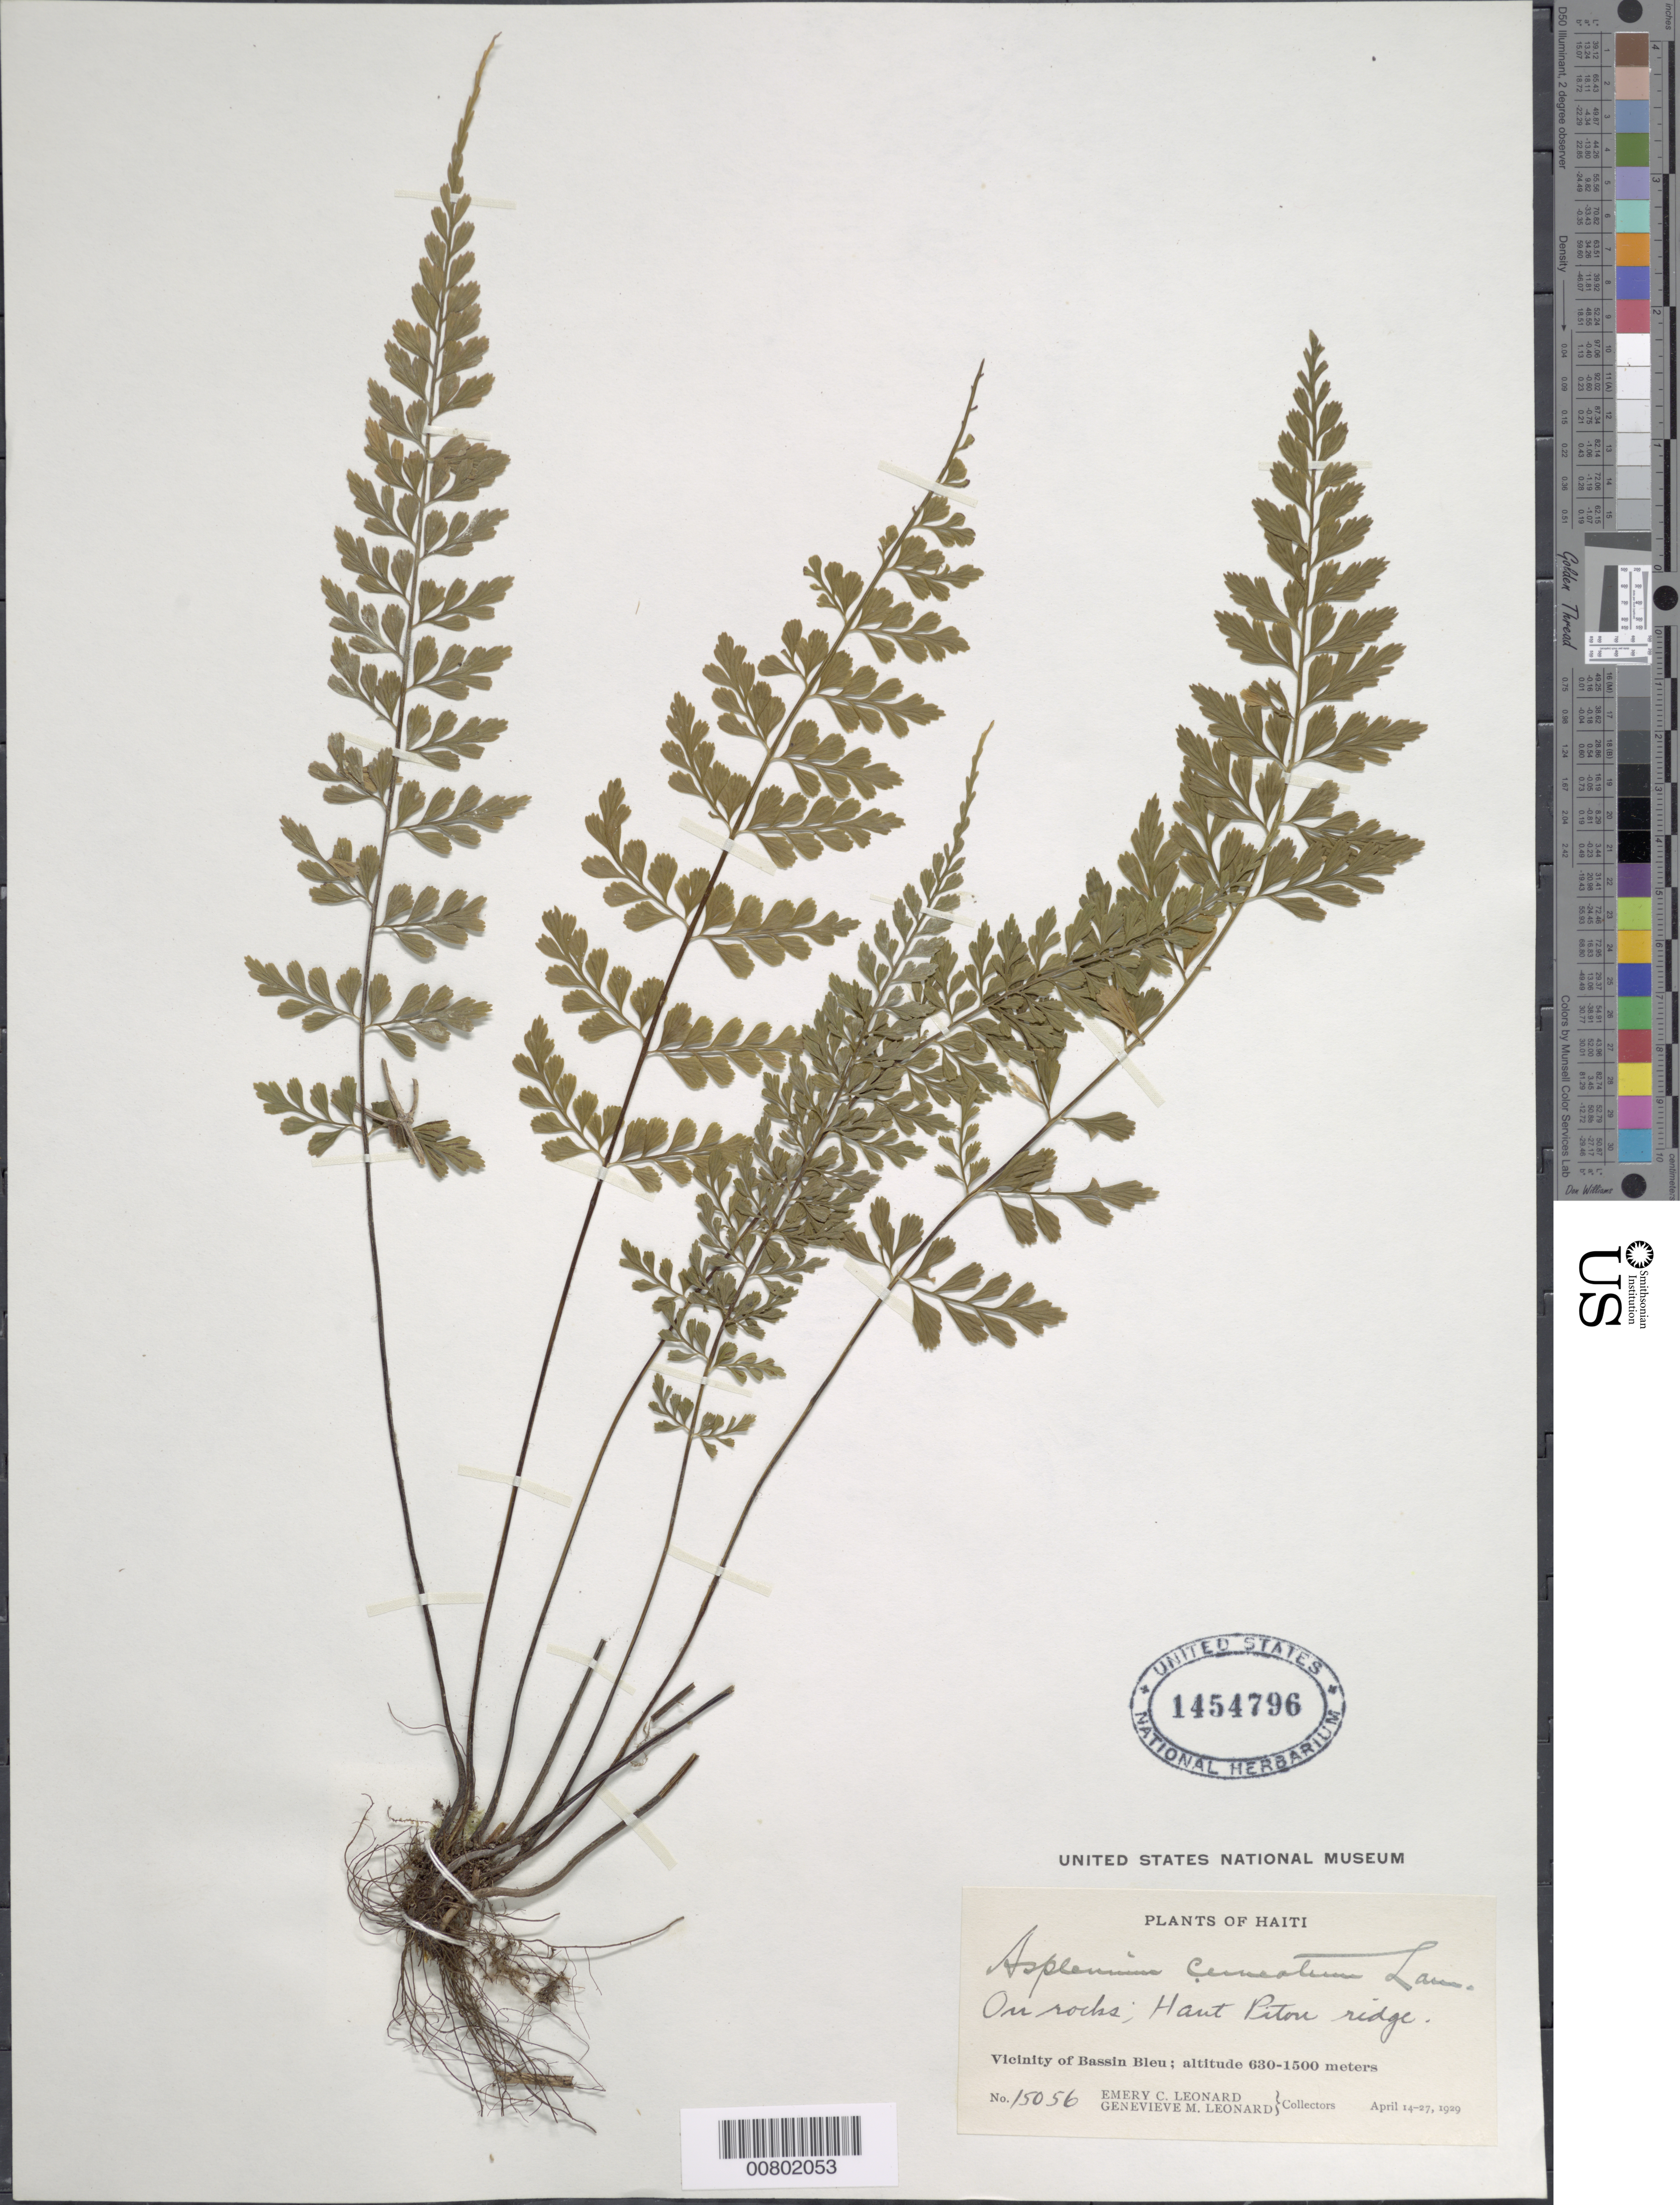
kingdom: Plantae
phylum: Tracheophyta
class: Polypodiopsida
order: Polypodiales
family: Aspleniaceae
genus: Asplenium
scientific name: Asplenium cuneatum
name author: Lam.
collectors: E. C. Leonard & G. M. Leonard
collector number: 15056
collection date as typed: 14 Apr 1929 to 27 Apr 1929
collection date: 1929-04-14/1929-04-27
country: Haiti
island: Hispaniola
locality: Bassin Bleu vicinity, Haut Piton ridge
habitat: On rocks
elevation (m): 630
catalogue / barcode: US 1454796